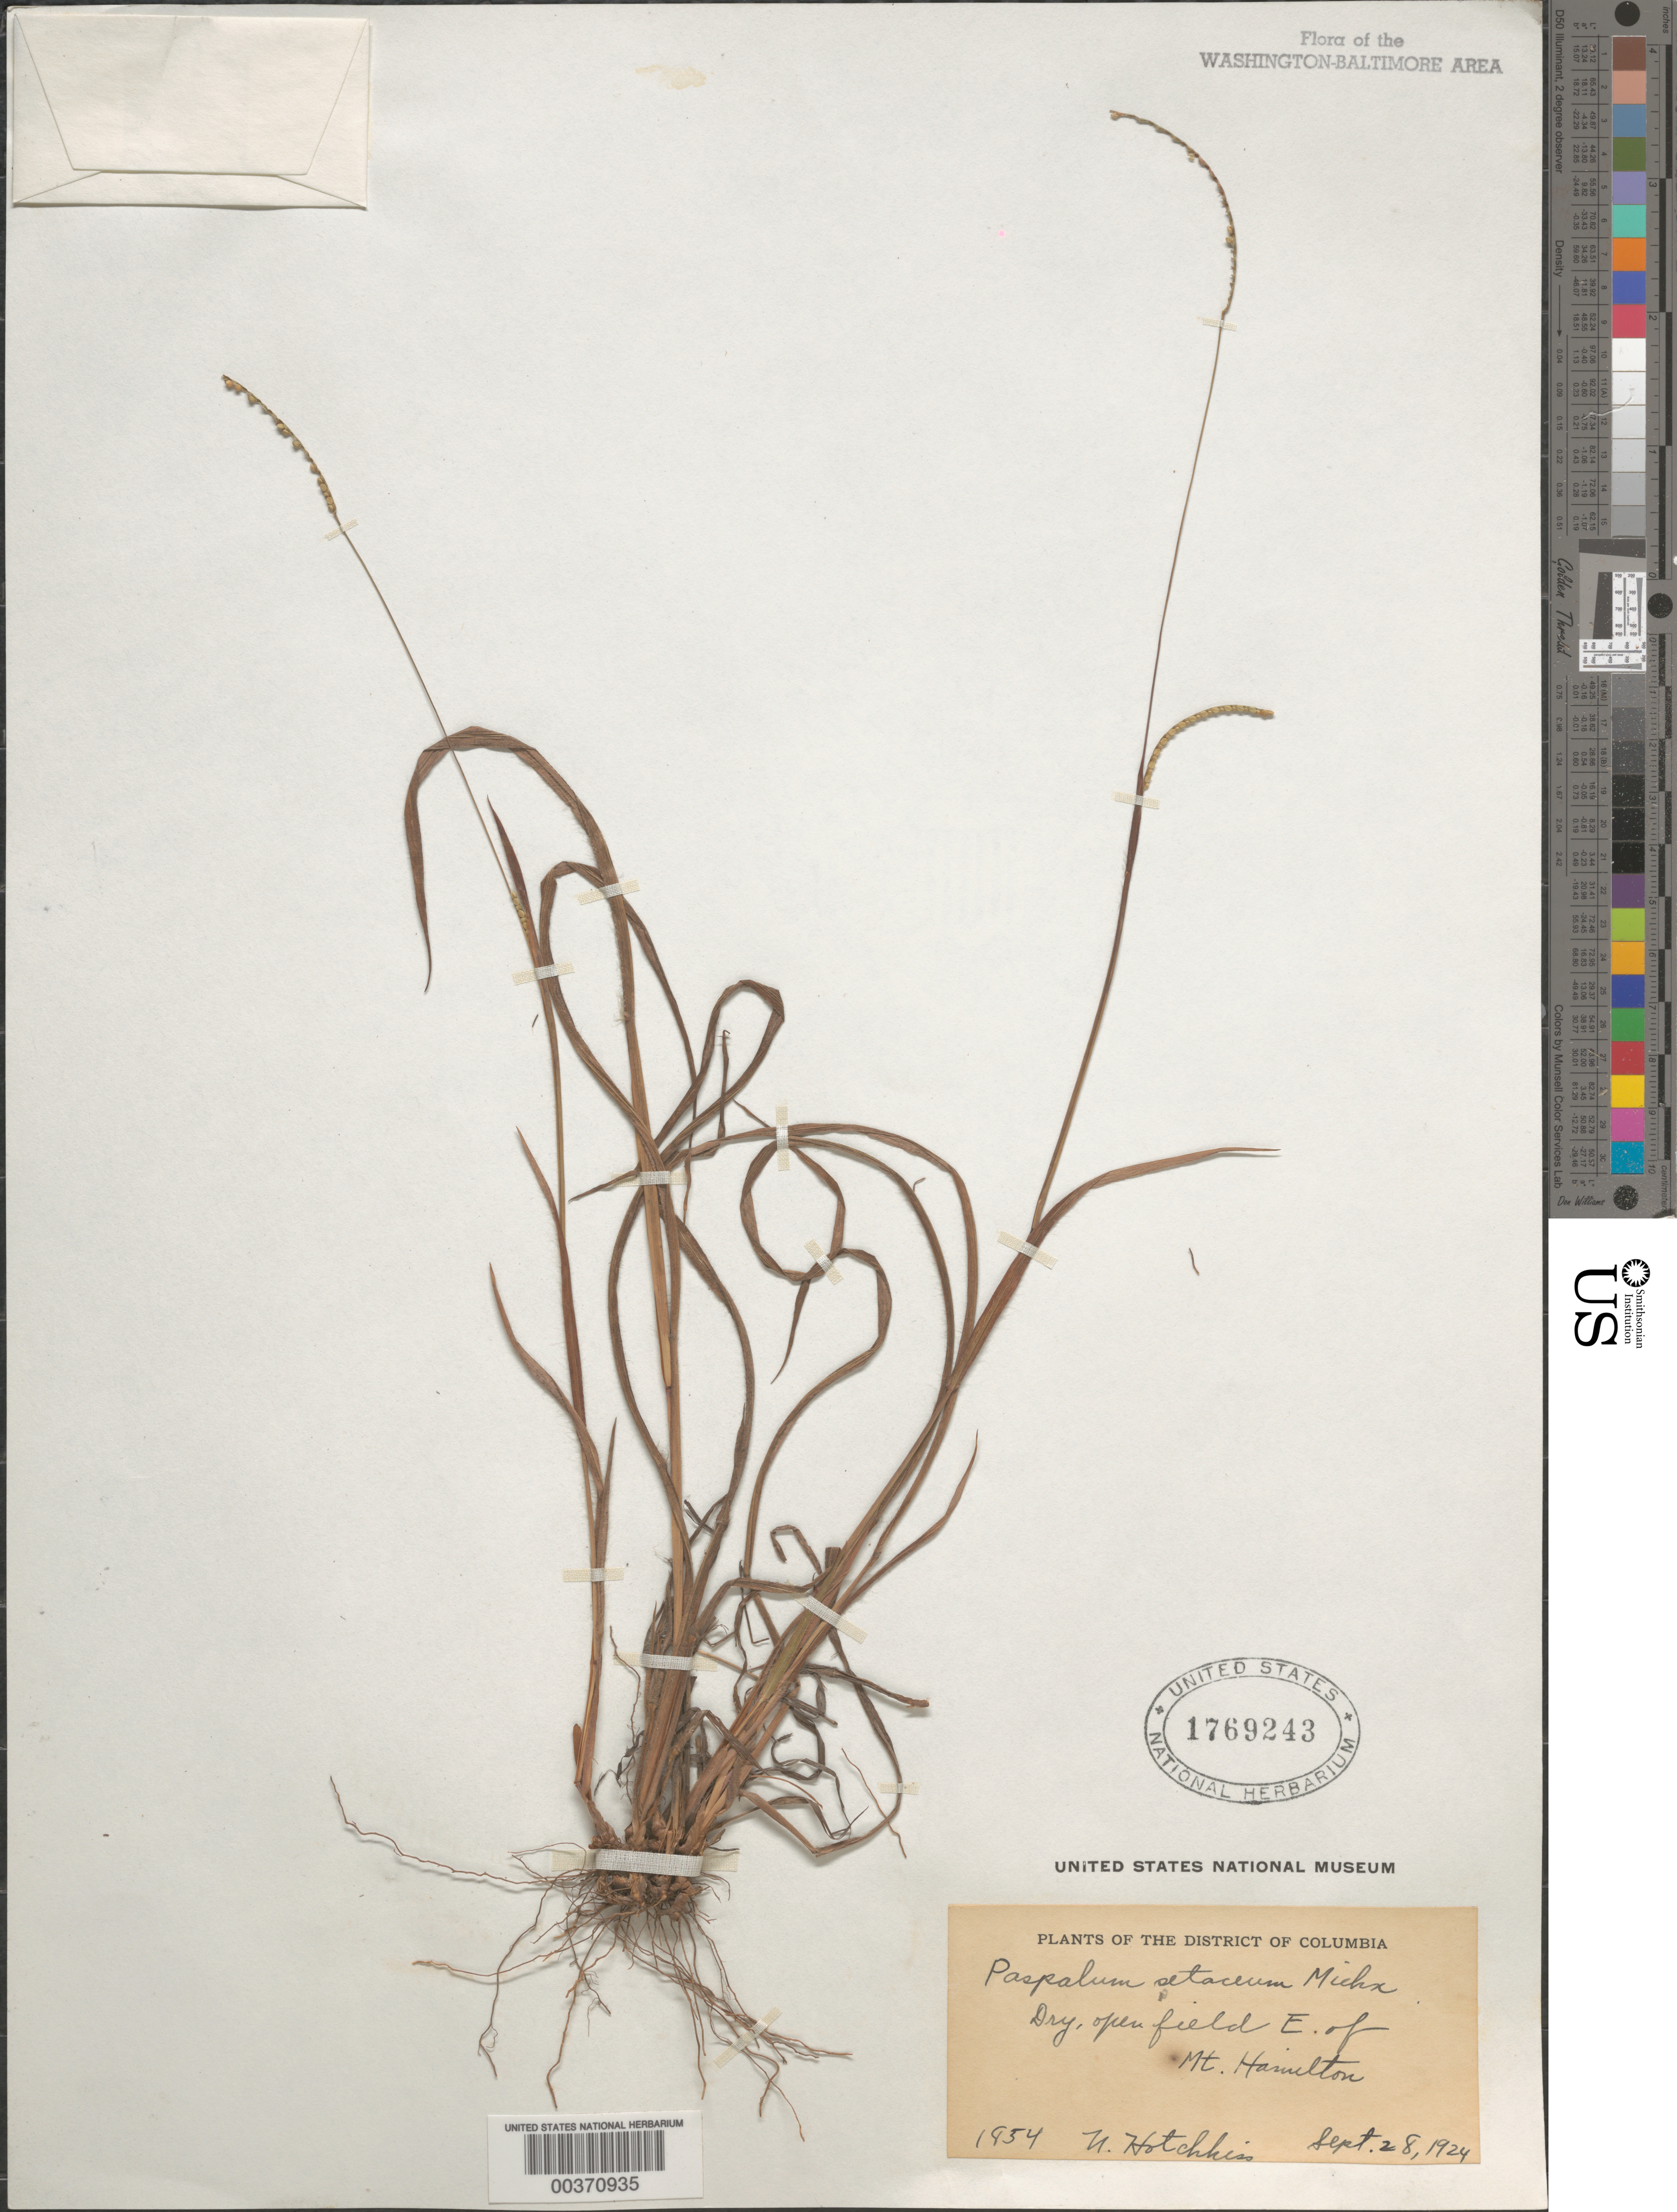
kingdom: Plantae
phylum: Tracheophyta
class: Liliopsida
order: Poales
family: Poaceae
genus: Paspalum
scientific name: Paspalum setaceum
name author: Michx.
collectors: N. Hotchkiss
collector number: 1854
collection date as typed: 28 Sep 1924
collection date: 1924-09-28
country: United States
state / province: District of Columbia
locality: East of Mount Hamilton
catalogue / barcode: US 1769243